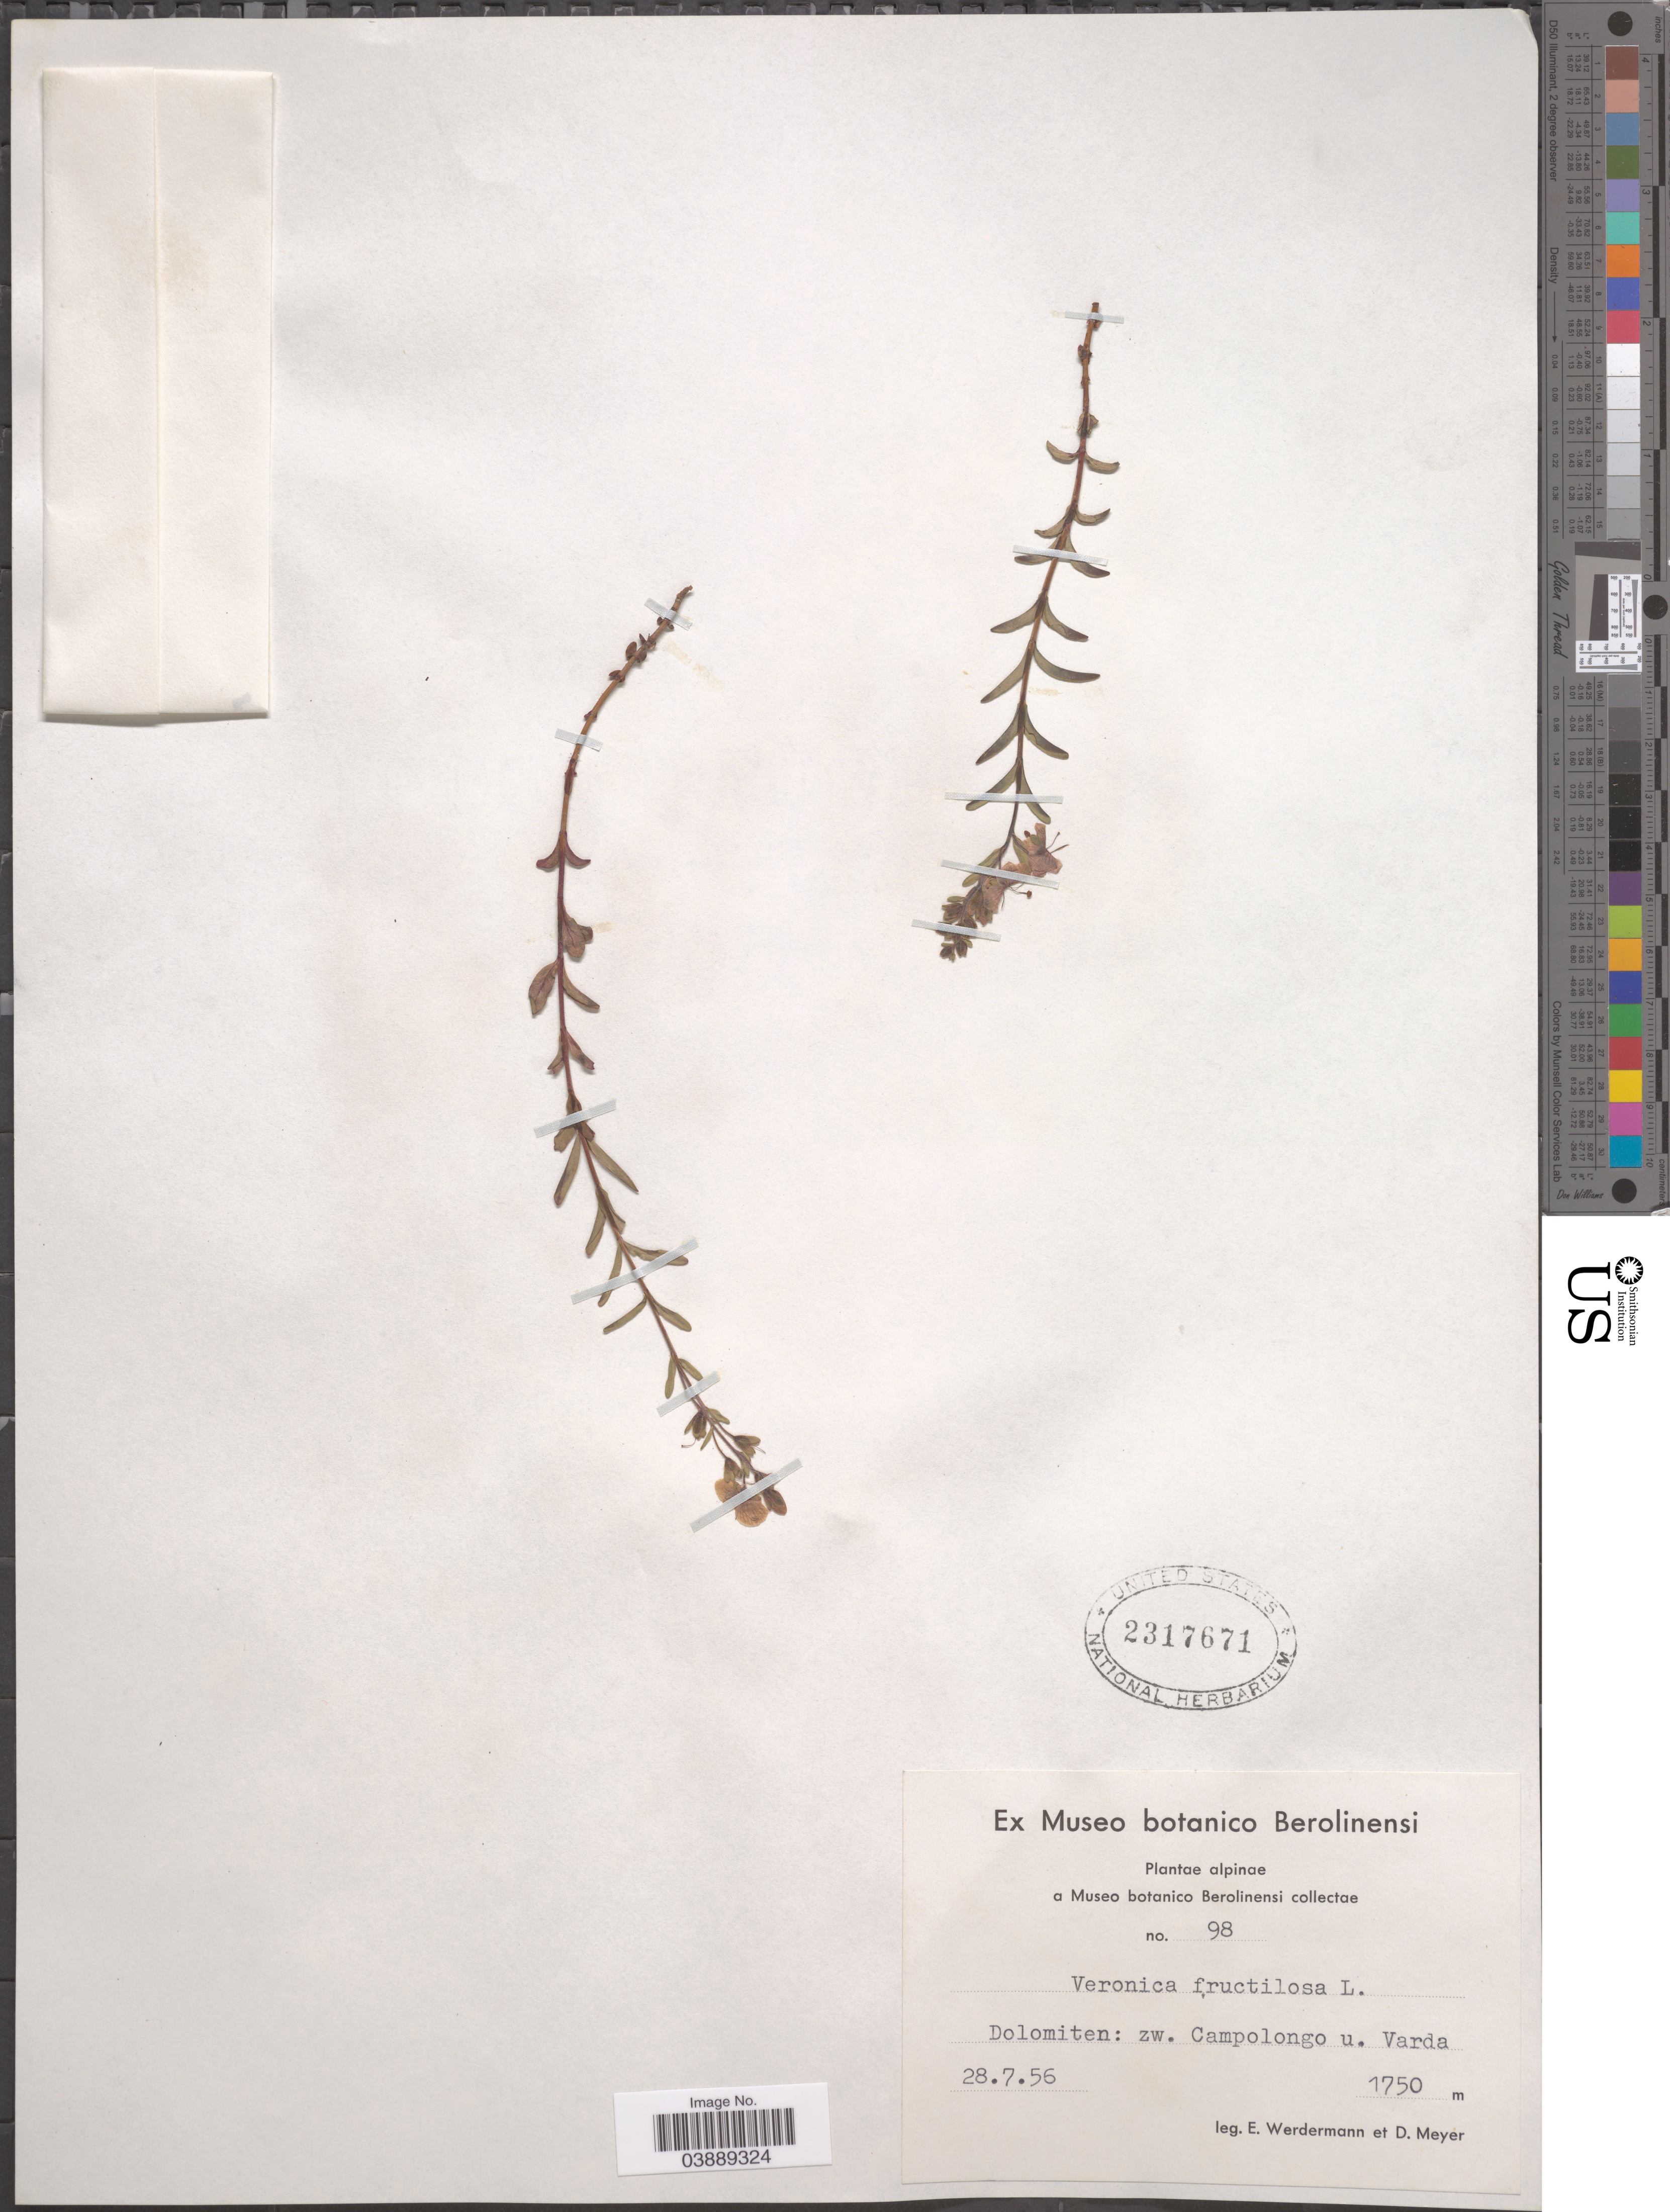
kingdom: Plantae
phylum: Tracheophyta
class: Magnoliopsida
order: Lamiales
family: Plantaginaceae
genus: Veronica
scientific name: Veronica fruticulosa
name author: L.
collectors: E. Wedermann & D. Meyer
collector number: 98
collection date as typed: Transcribed d/m/y: 28/7/56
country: Italy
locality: Dolomiten: zw. Campolongo u. Varda.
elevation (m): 1750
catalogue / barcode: US 2317671